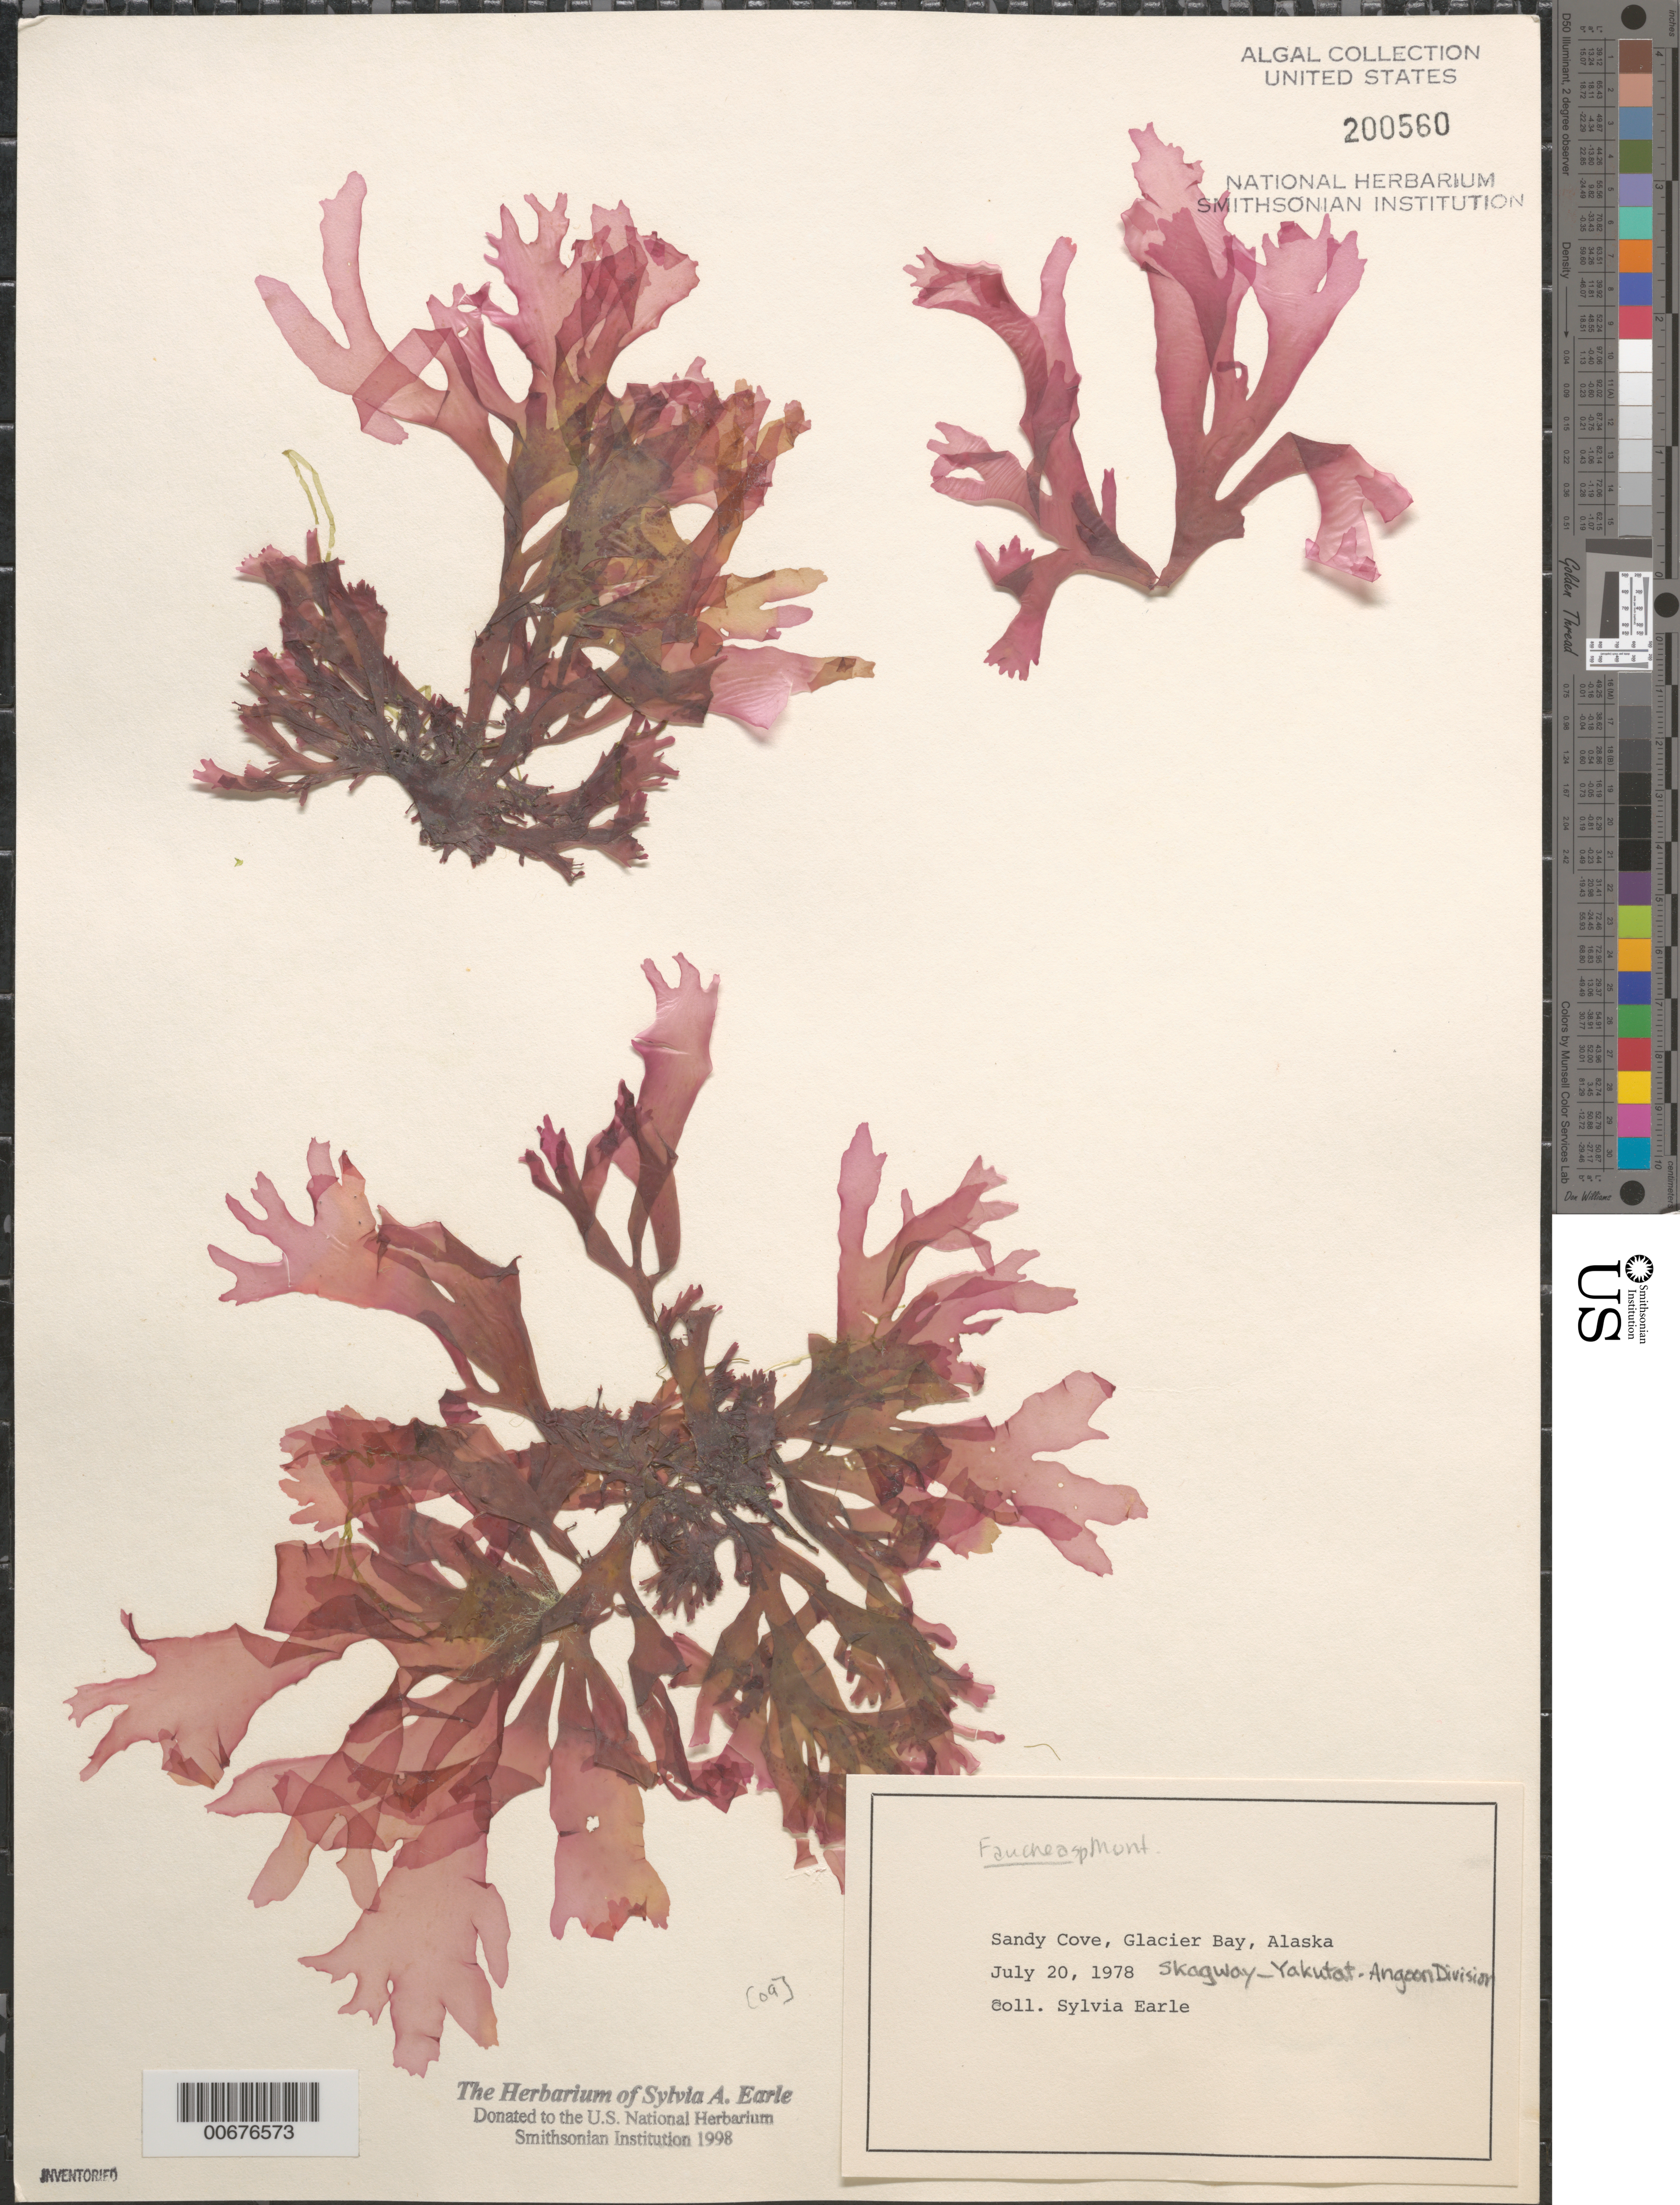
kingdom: Plantae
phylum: Rhodophyta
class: Florideophyceae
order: Rhodymeniales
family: Faucheaceae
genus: Fauchea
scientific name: Fauchea sp.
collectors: S. A. Earle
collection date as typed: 20 Jul 1978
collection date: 1978-07-20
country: United States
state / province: Alaska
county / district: Skagway-Yakutat-Angoon Division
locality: Sandy Cove, Glacier Bay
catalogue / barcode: US 200560